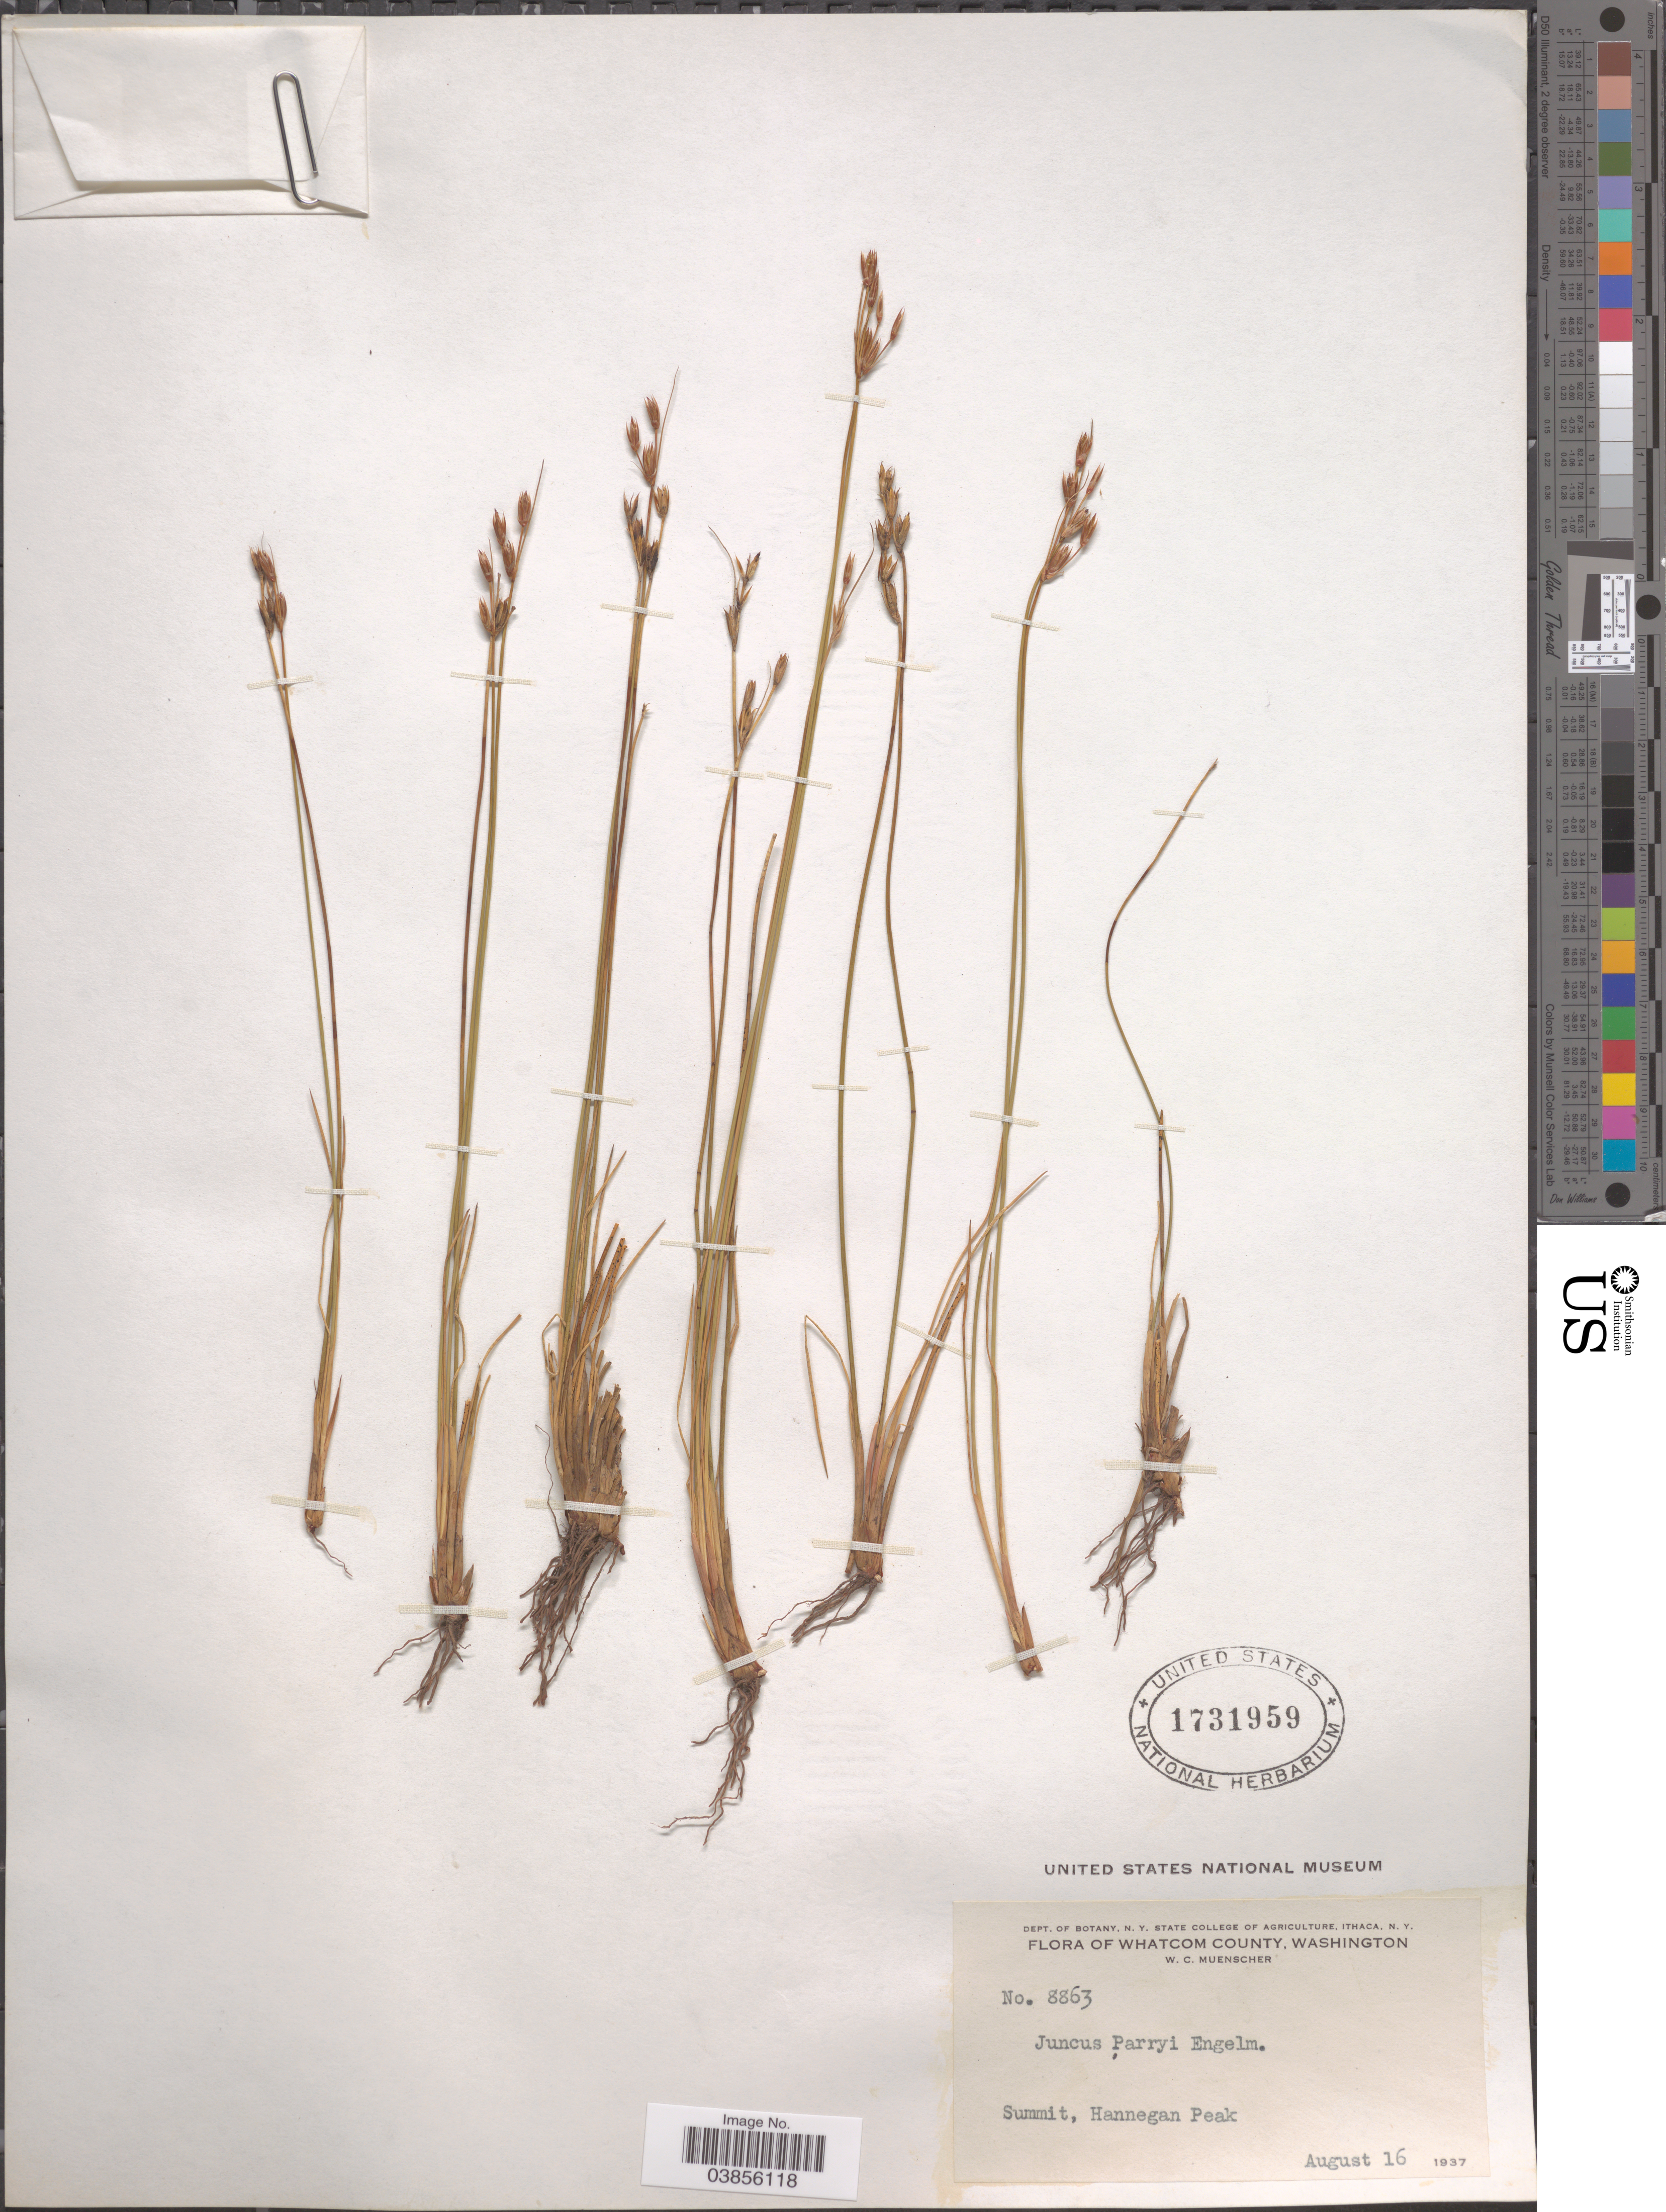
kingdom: Plantae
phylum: Tracheophyta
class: Liliopsida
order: Poales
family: Juncaceae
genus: Juncus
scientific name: Juncus parryi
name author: Engelm.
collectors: W. Muenscher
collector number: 8863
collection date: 1937-08-16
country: United States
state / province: Washington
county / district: Whatcom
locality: Whatcom County. Summit, Hannegan Peak.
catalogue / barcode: US 1731959